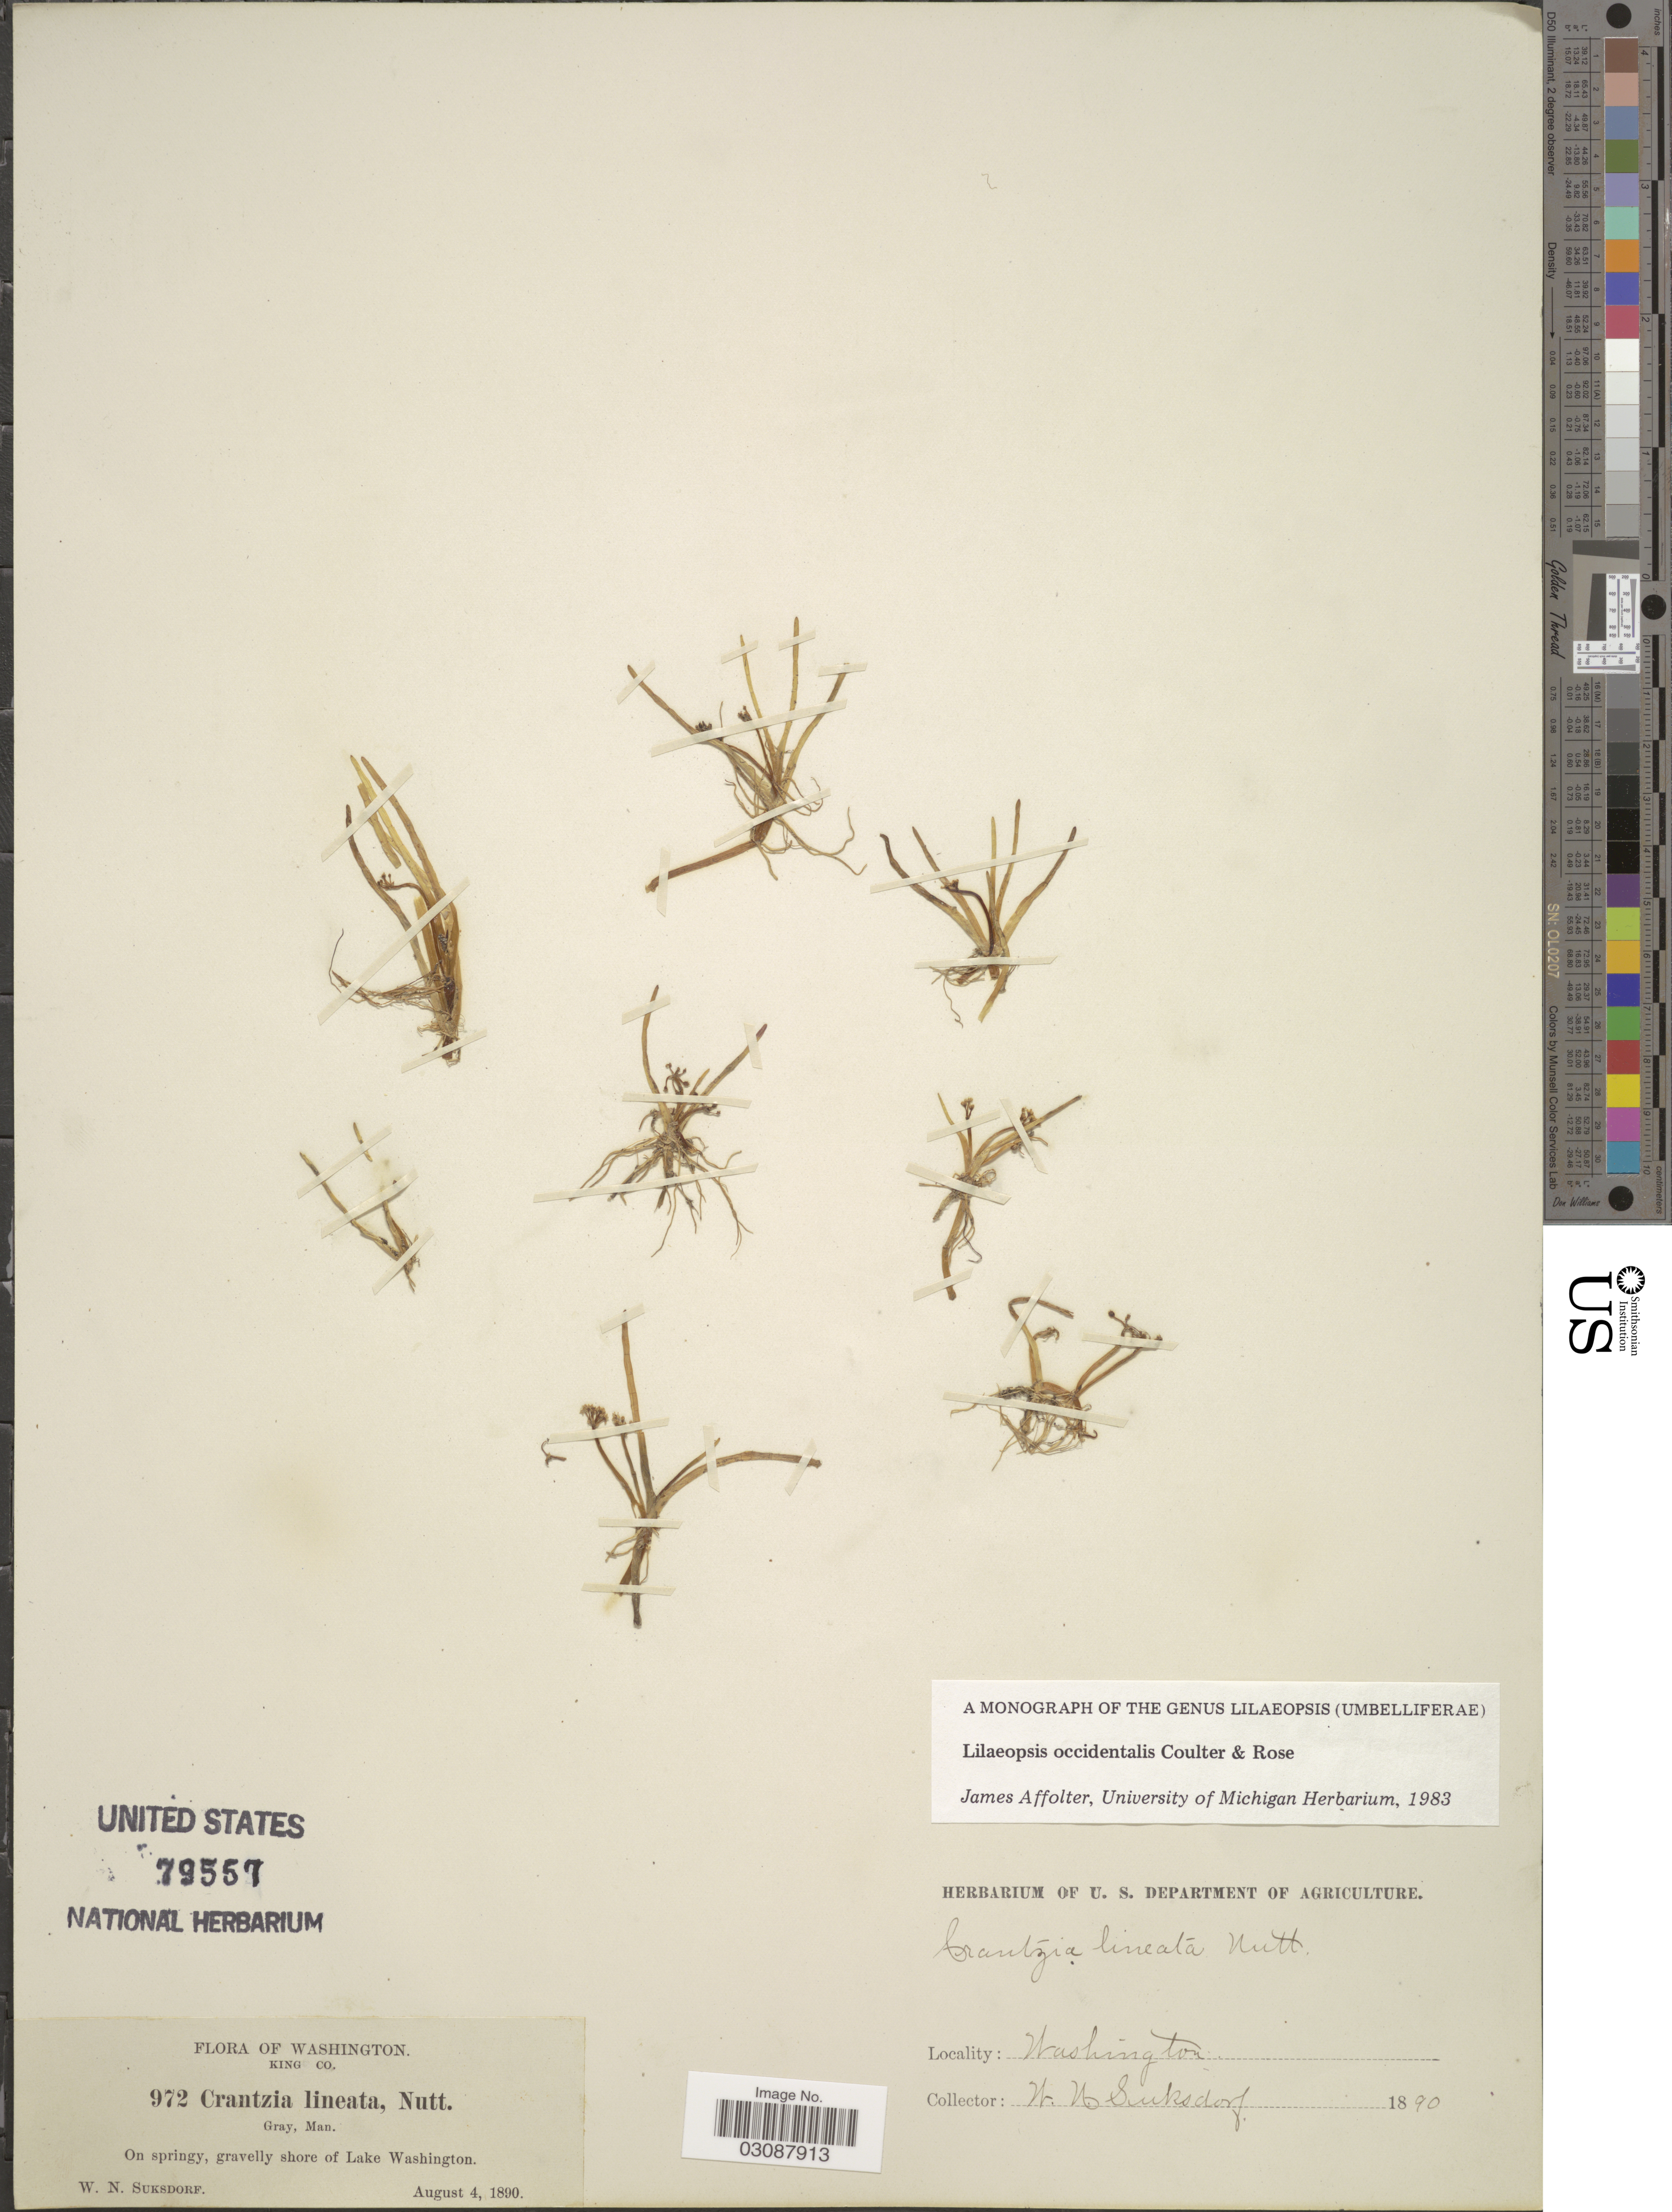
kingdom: Plantae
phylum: Tracheophyta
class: Magnoliopsida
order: Apiales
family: Apiaceae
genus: Lilaeopsis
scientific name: Lilaeopsis occidentalis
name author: J.M. Coult. & Rose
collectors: W. N. Suksdorf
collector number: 972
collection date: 1890-08-04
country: United States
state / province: Washington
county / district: King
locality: King Co. On springy, gravelly shore of Lake Washington.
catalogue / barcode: US 79557